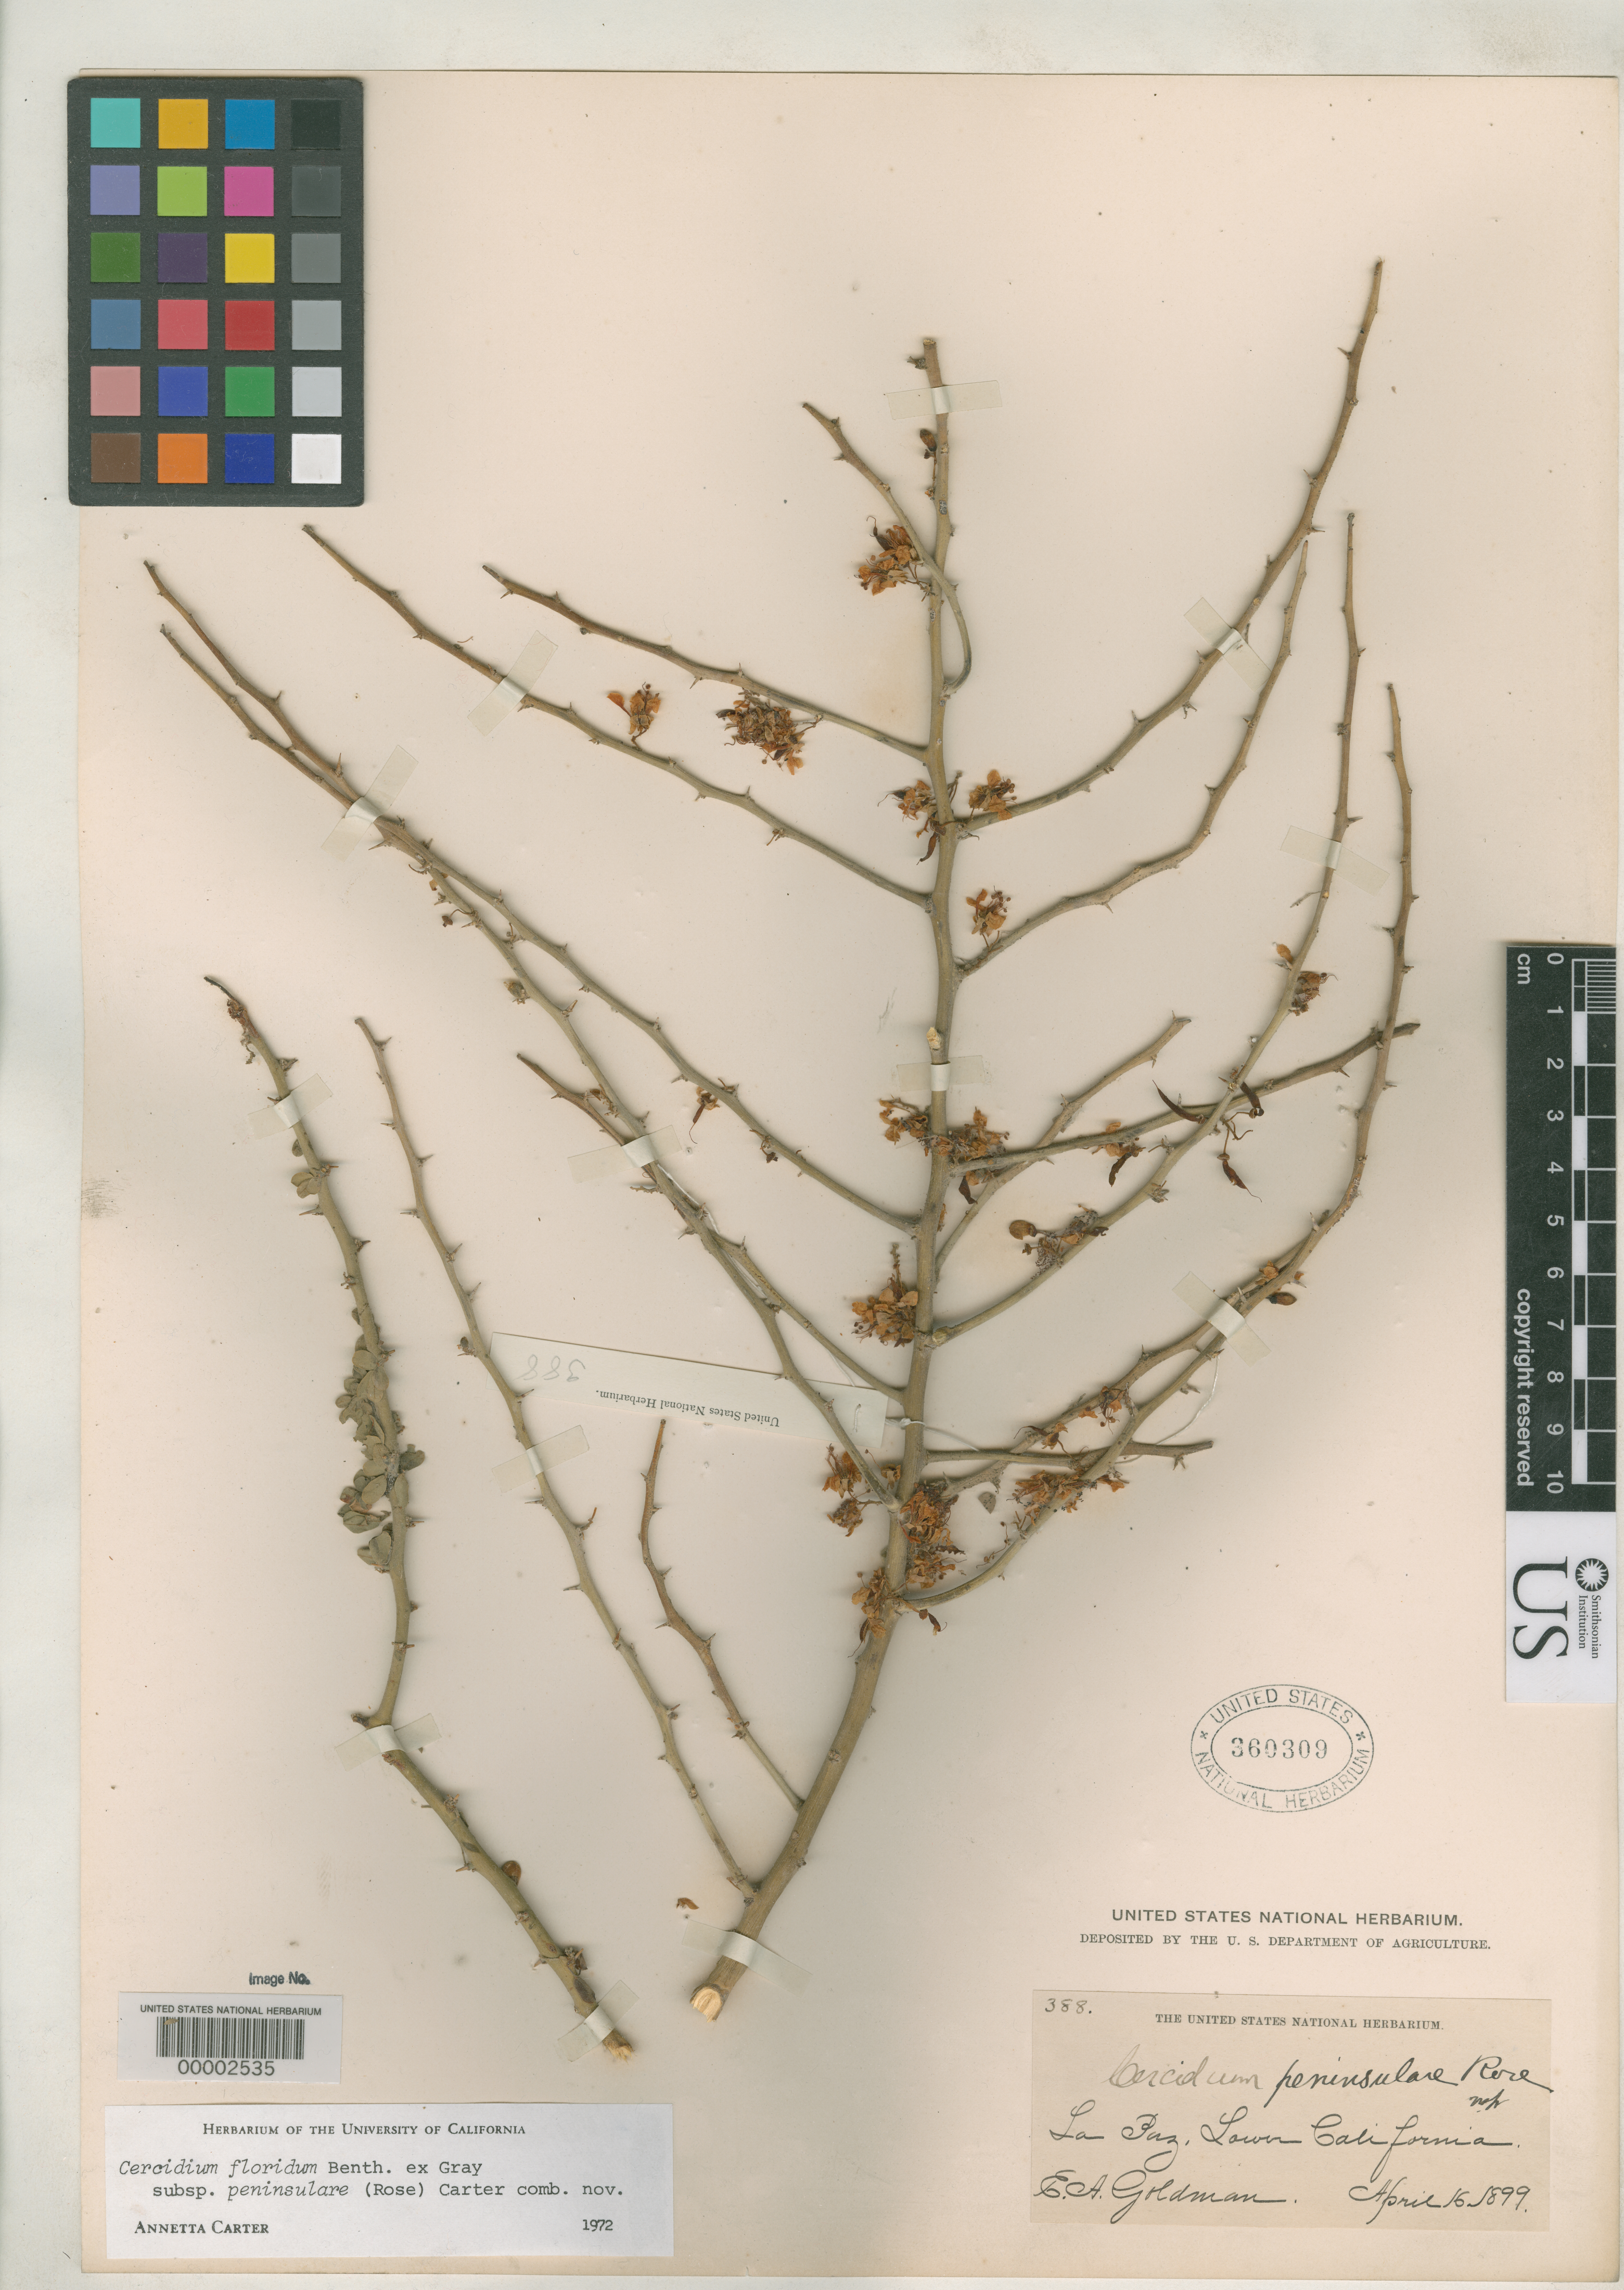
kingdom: Plantae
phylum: Tracheophyta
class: Magnoliopsida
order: Fabales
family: Fabaceae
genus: Cercidium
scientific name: Cercidium peninsulare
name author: Rose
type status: Holotype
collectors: E. A. Goldman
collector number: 388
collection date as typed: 16 Apr 1899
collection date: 1899-04-16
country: Mexico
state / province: Baja California Sur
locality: La Paz.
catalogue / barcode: US 360309